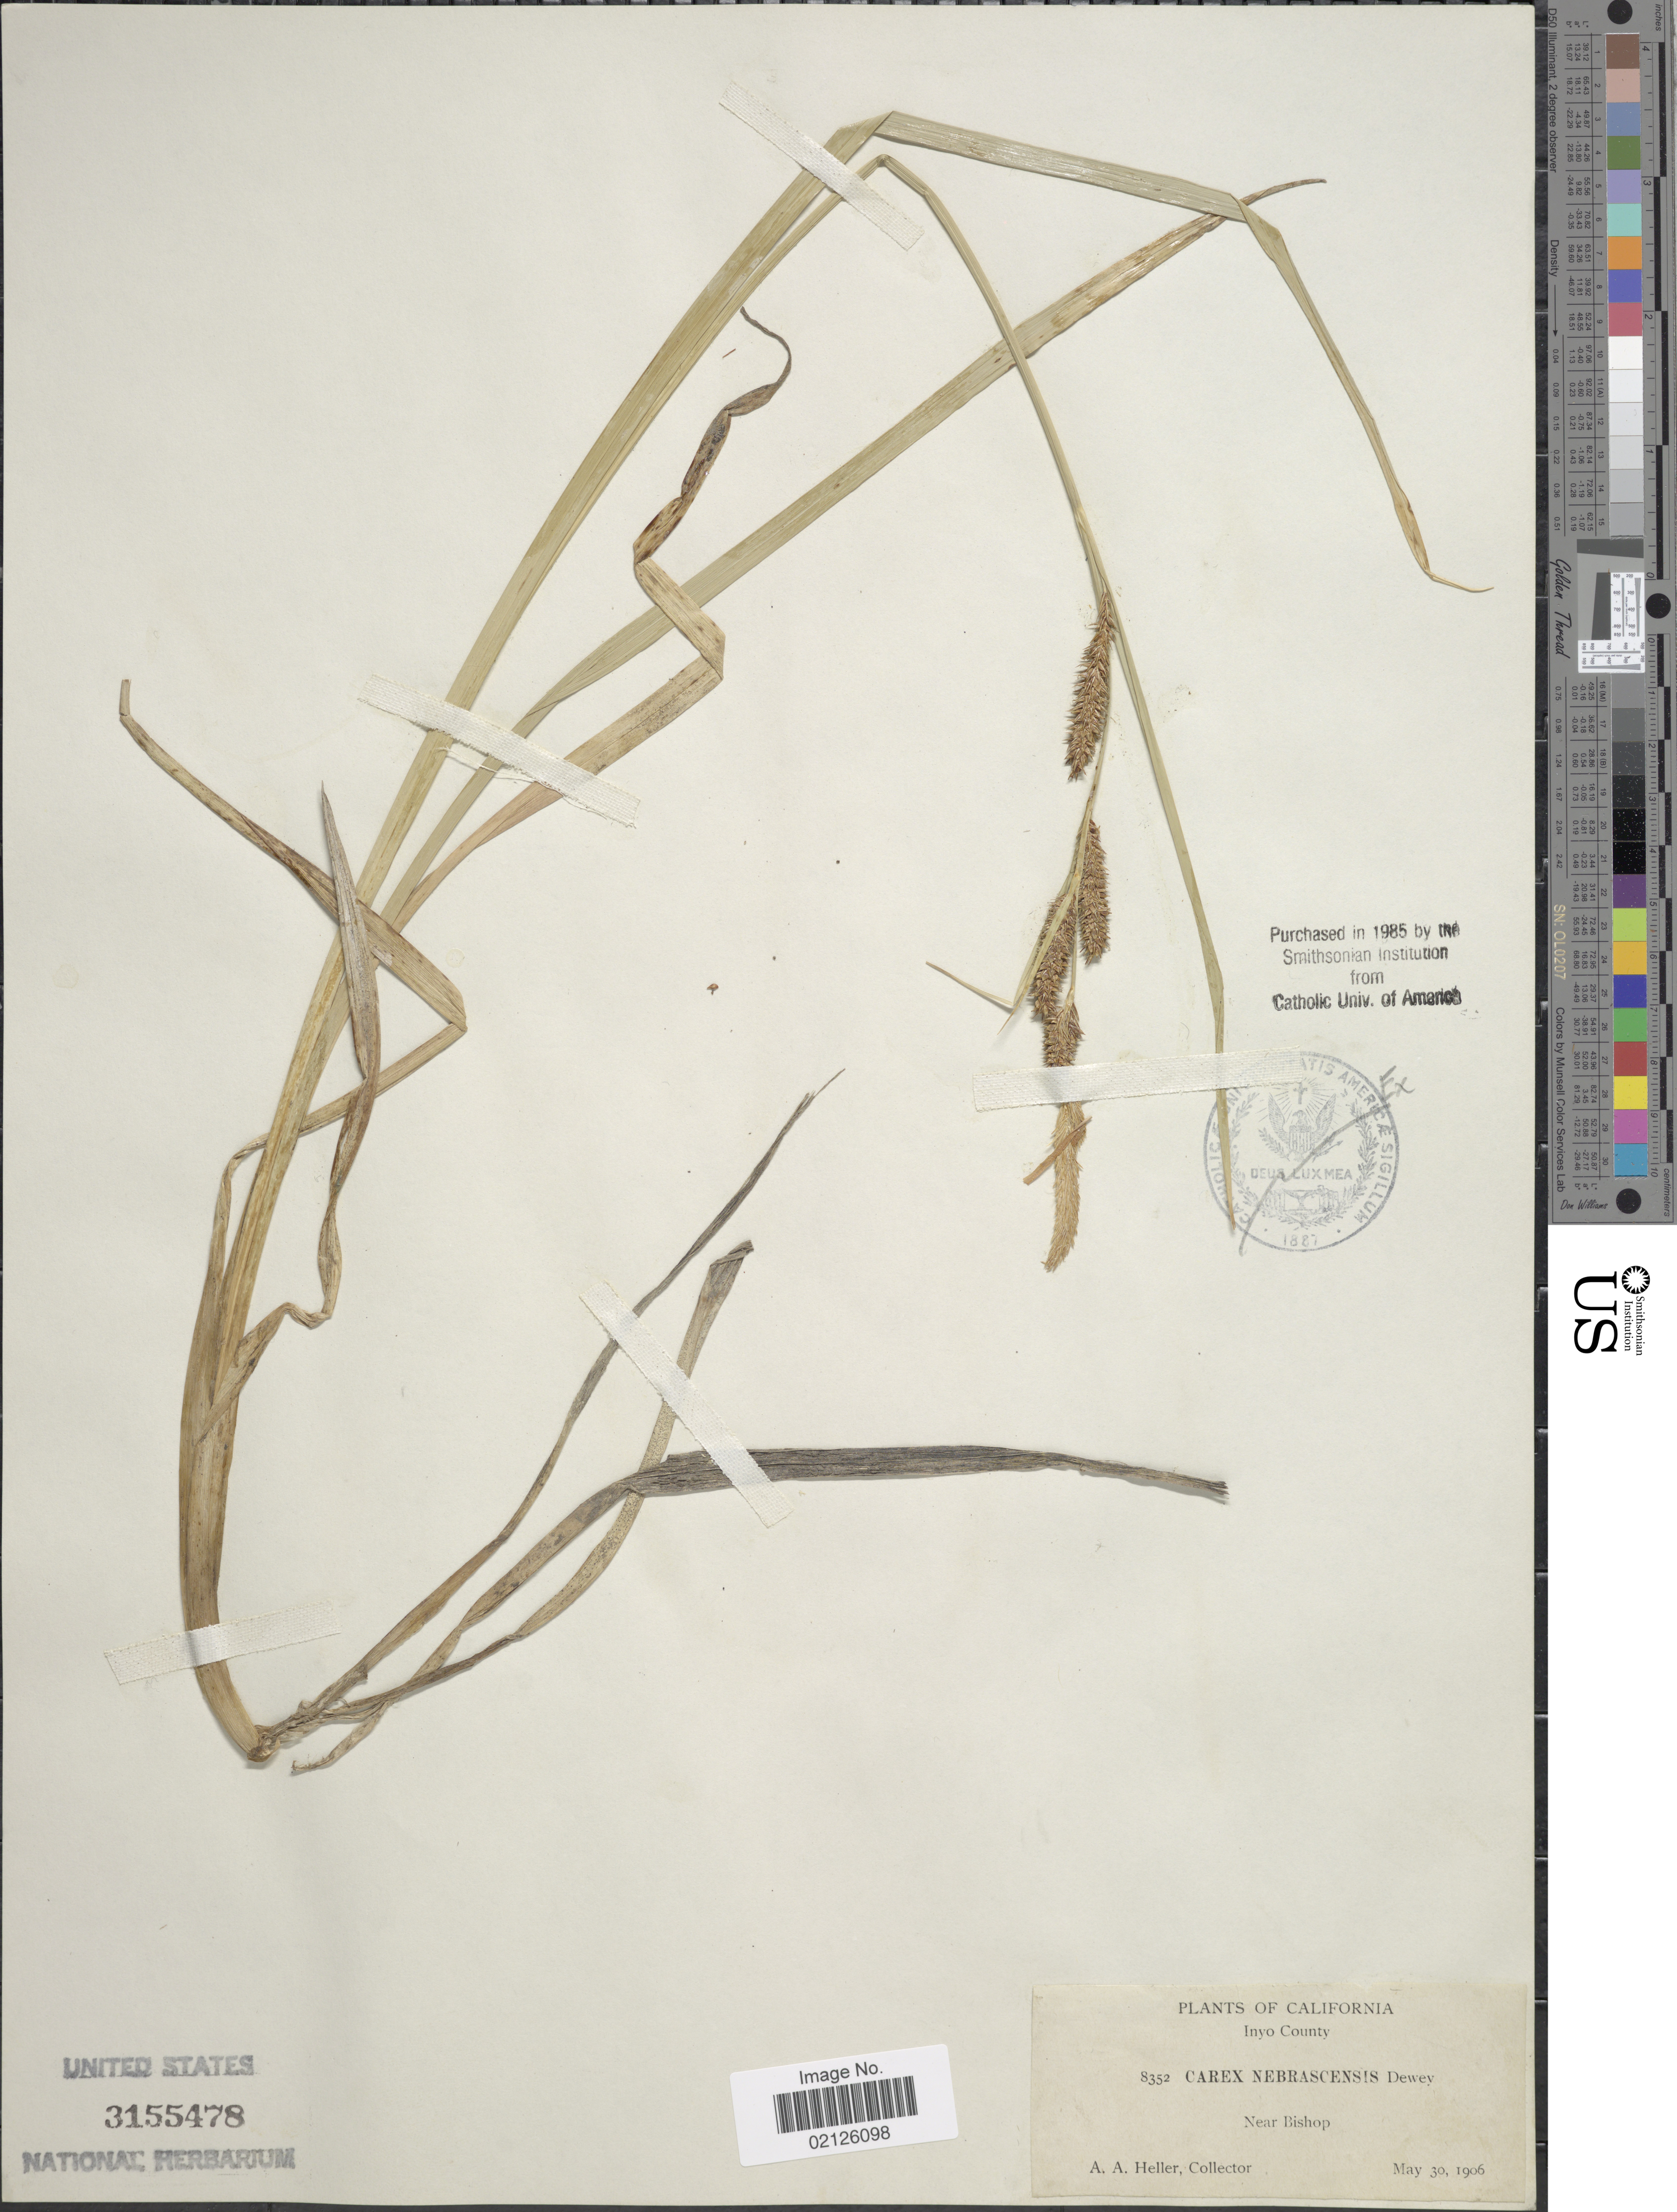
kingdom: Plantae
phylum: Tracheophyta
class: Liliopsida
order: Poales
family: Cyperaceae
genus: Carex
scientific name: Carex nebrascensis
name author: Dewey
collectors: A. A. Heller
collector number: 8352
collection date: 1906-05-30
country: United States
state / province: California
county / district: Inyo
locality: Inyo County, Near Bishop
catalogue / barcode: US 3155478